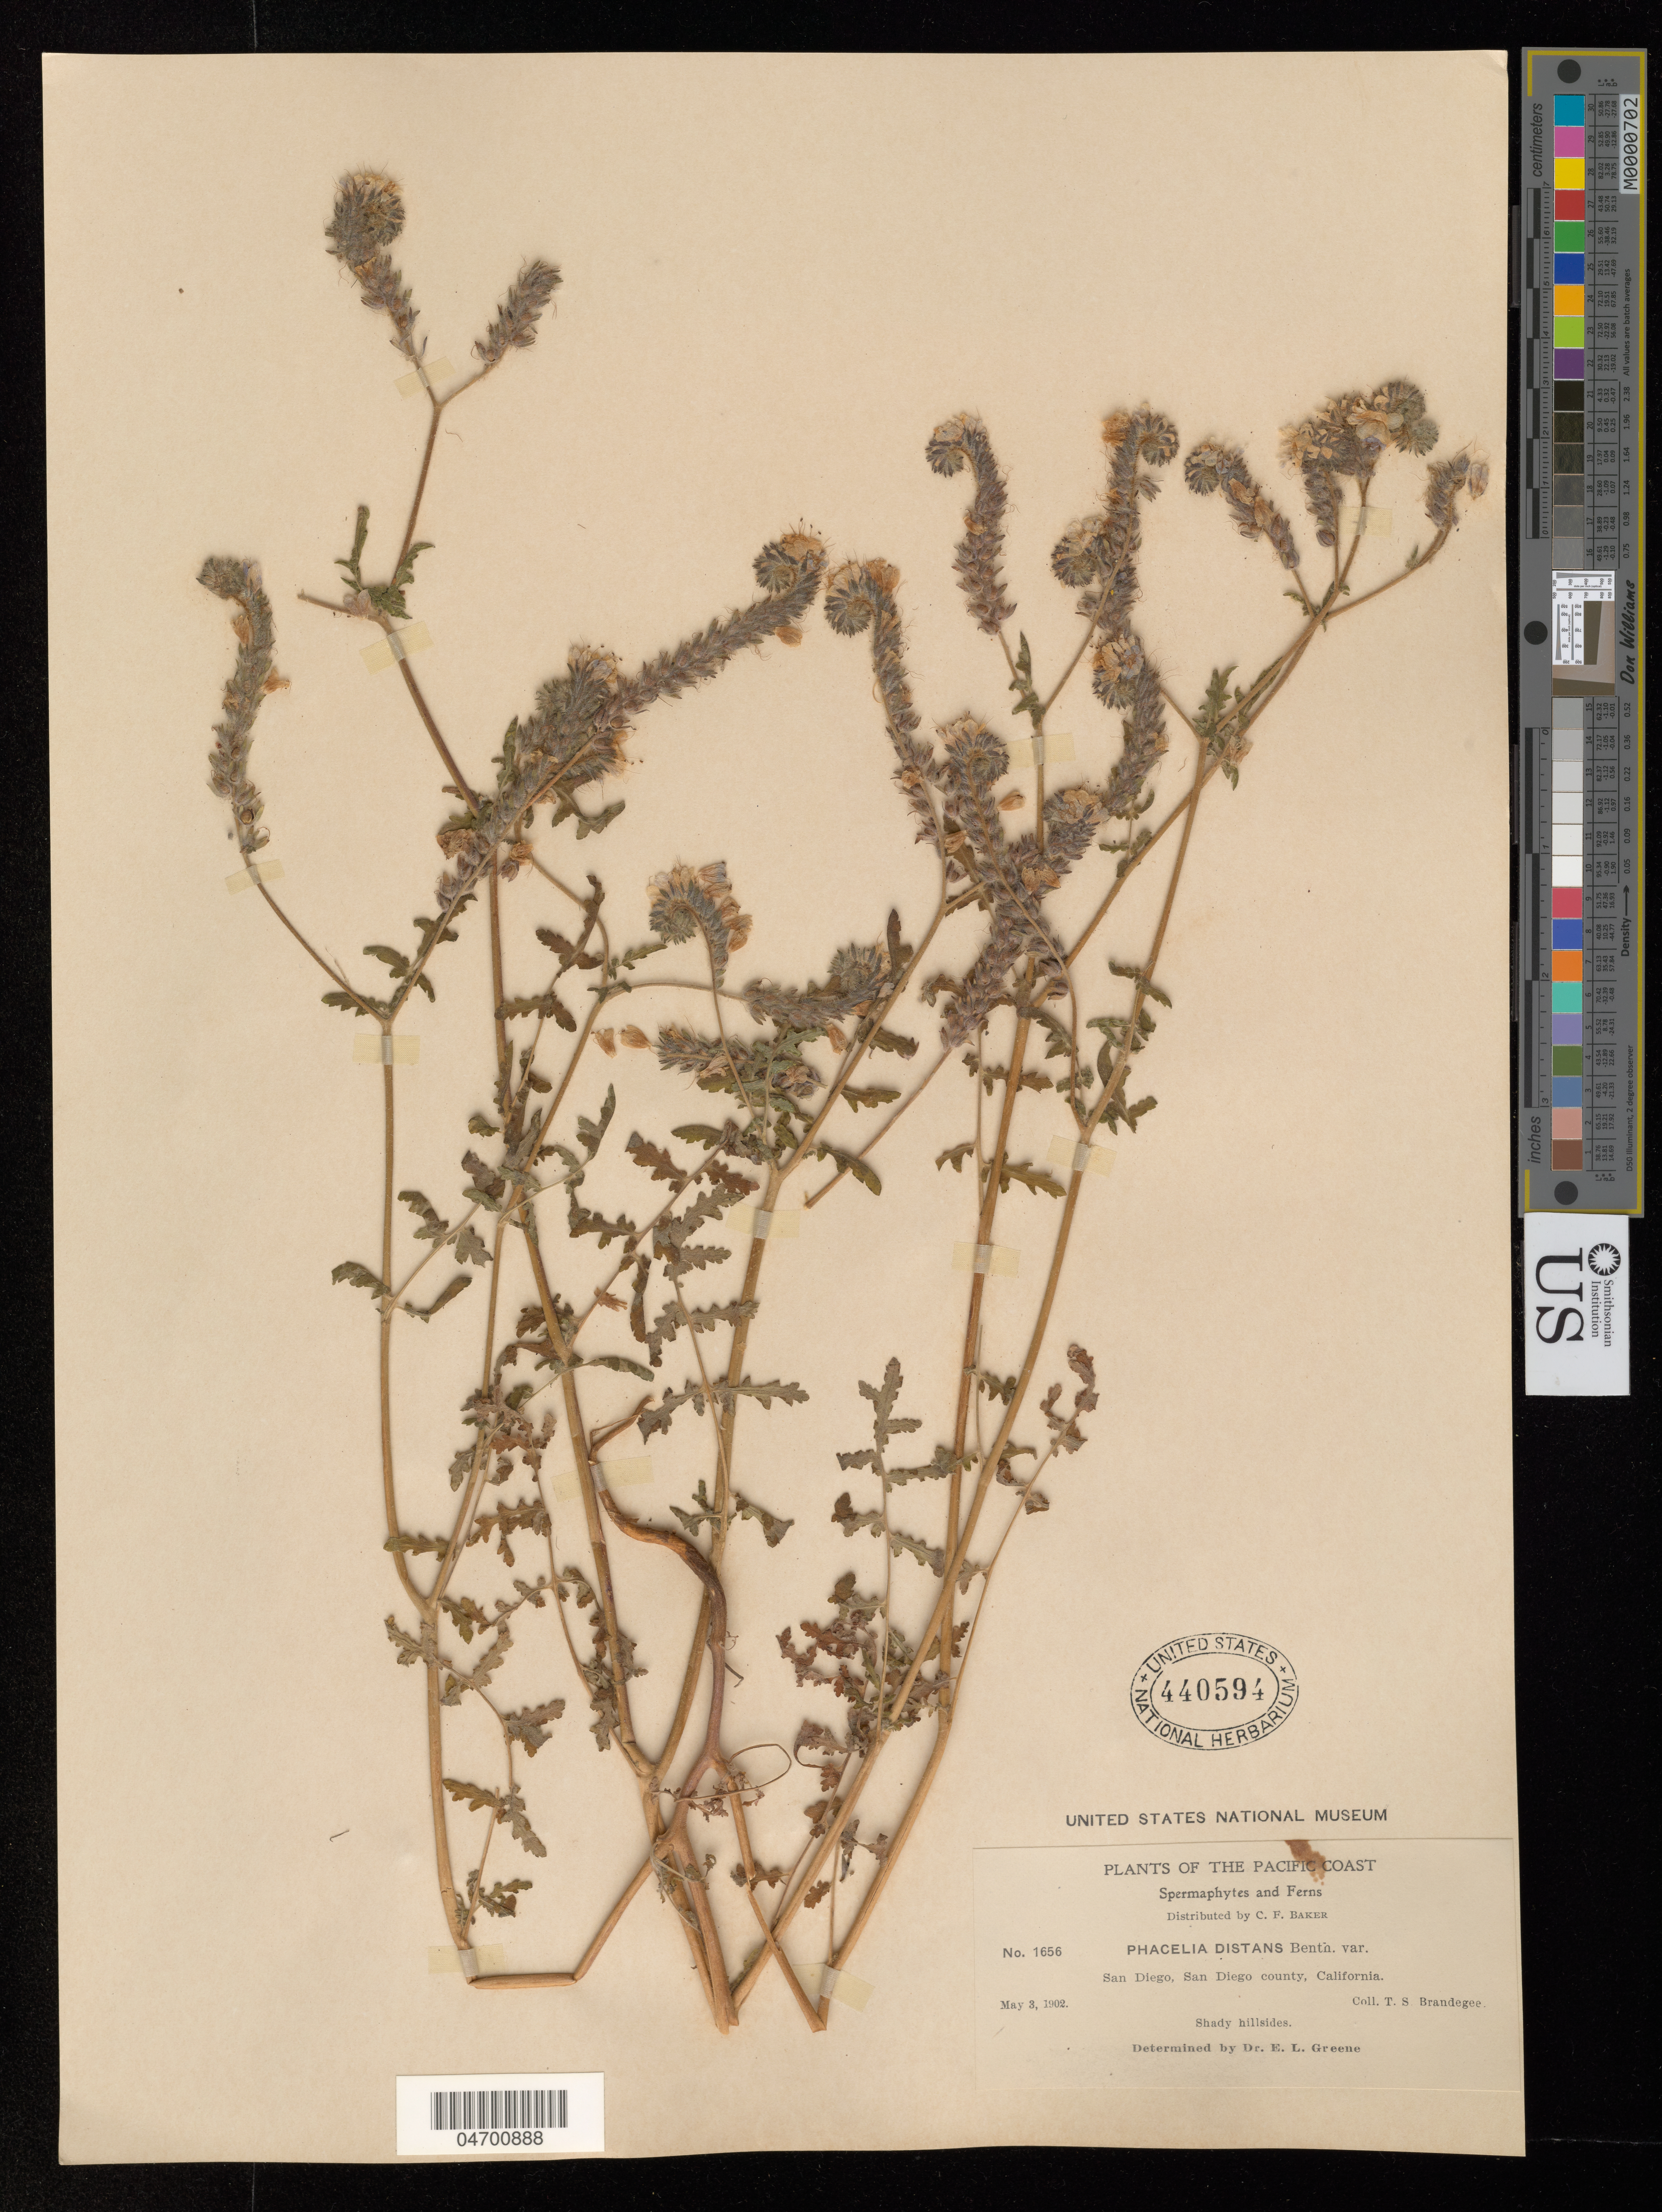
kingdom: Plantae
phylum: Tracheophyta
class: Magnoliopsida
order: Boraginales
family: Hydrophyllaceae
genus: Phacelia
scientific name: Phacelia distans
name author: Benth.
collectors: T. S. Brandegee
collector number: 1656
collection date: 1902-05-03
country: United States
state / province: California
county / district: San Diego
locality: The Pacific Coast. San Diego, San Diego county.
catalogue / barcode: US 440594